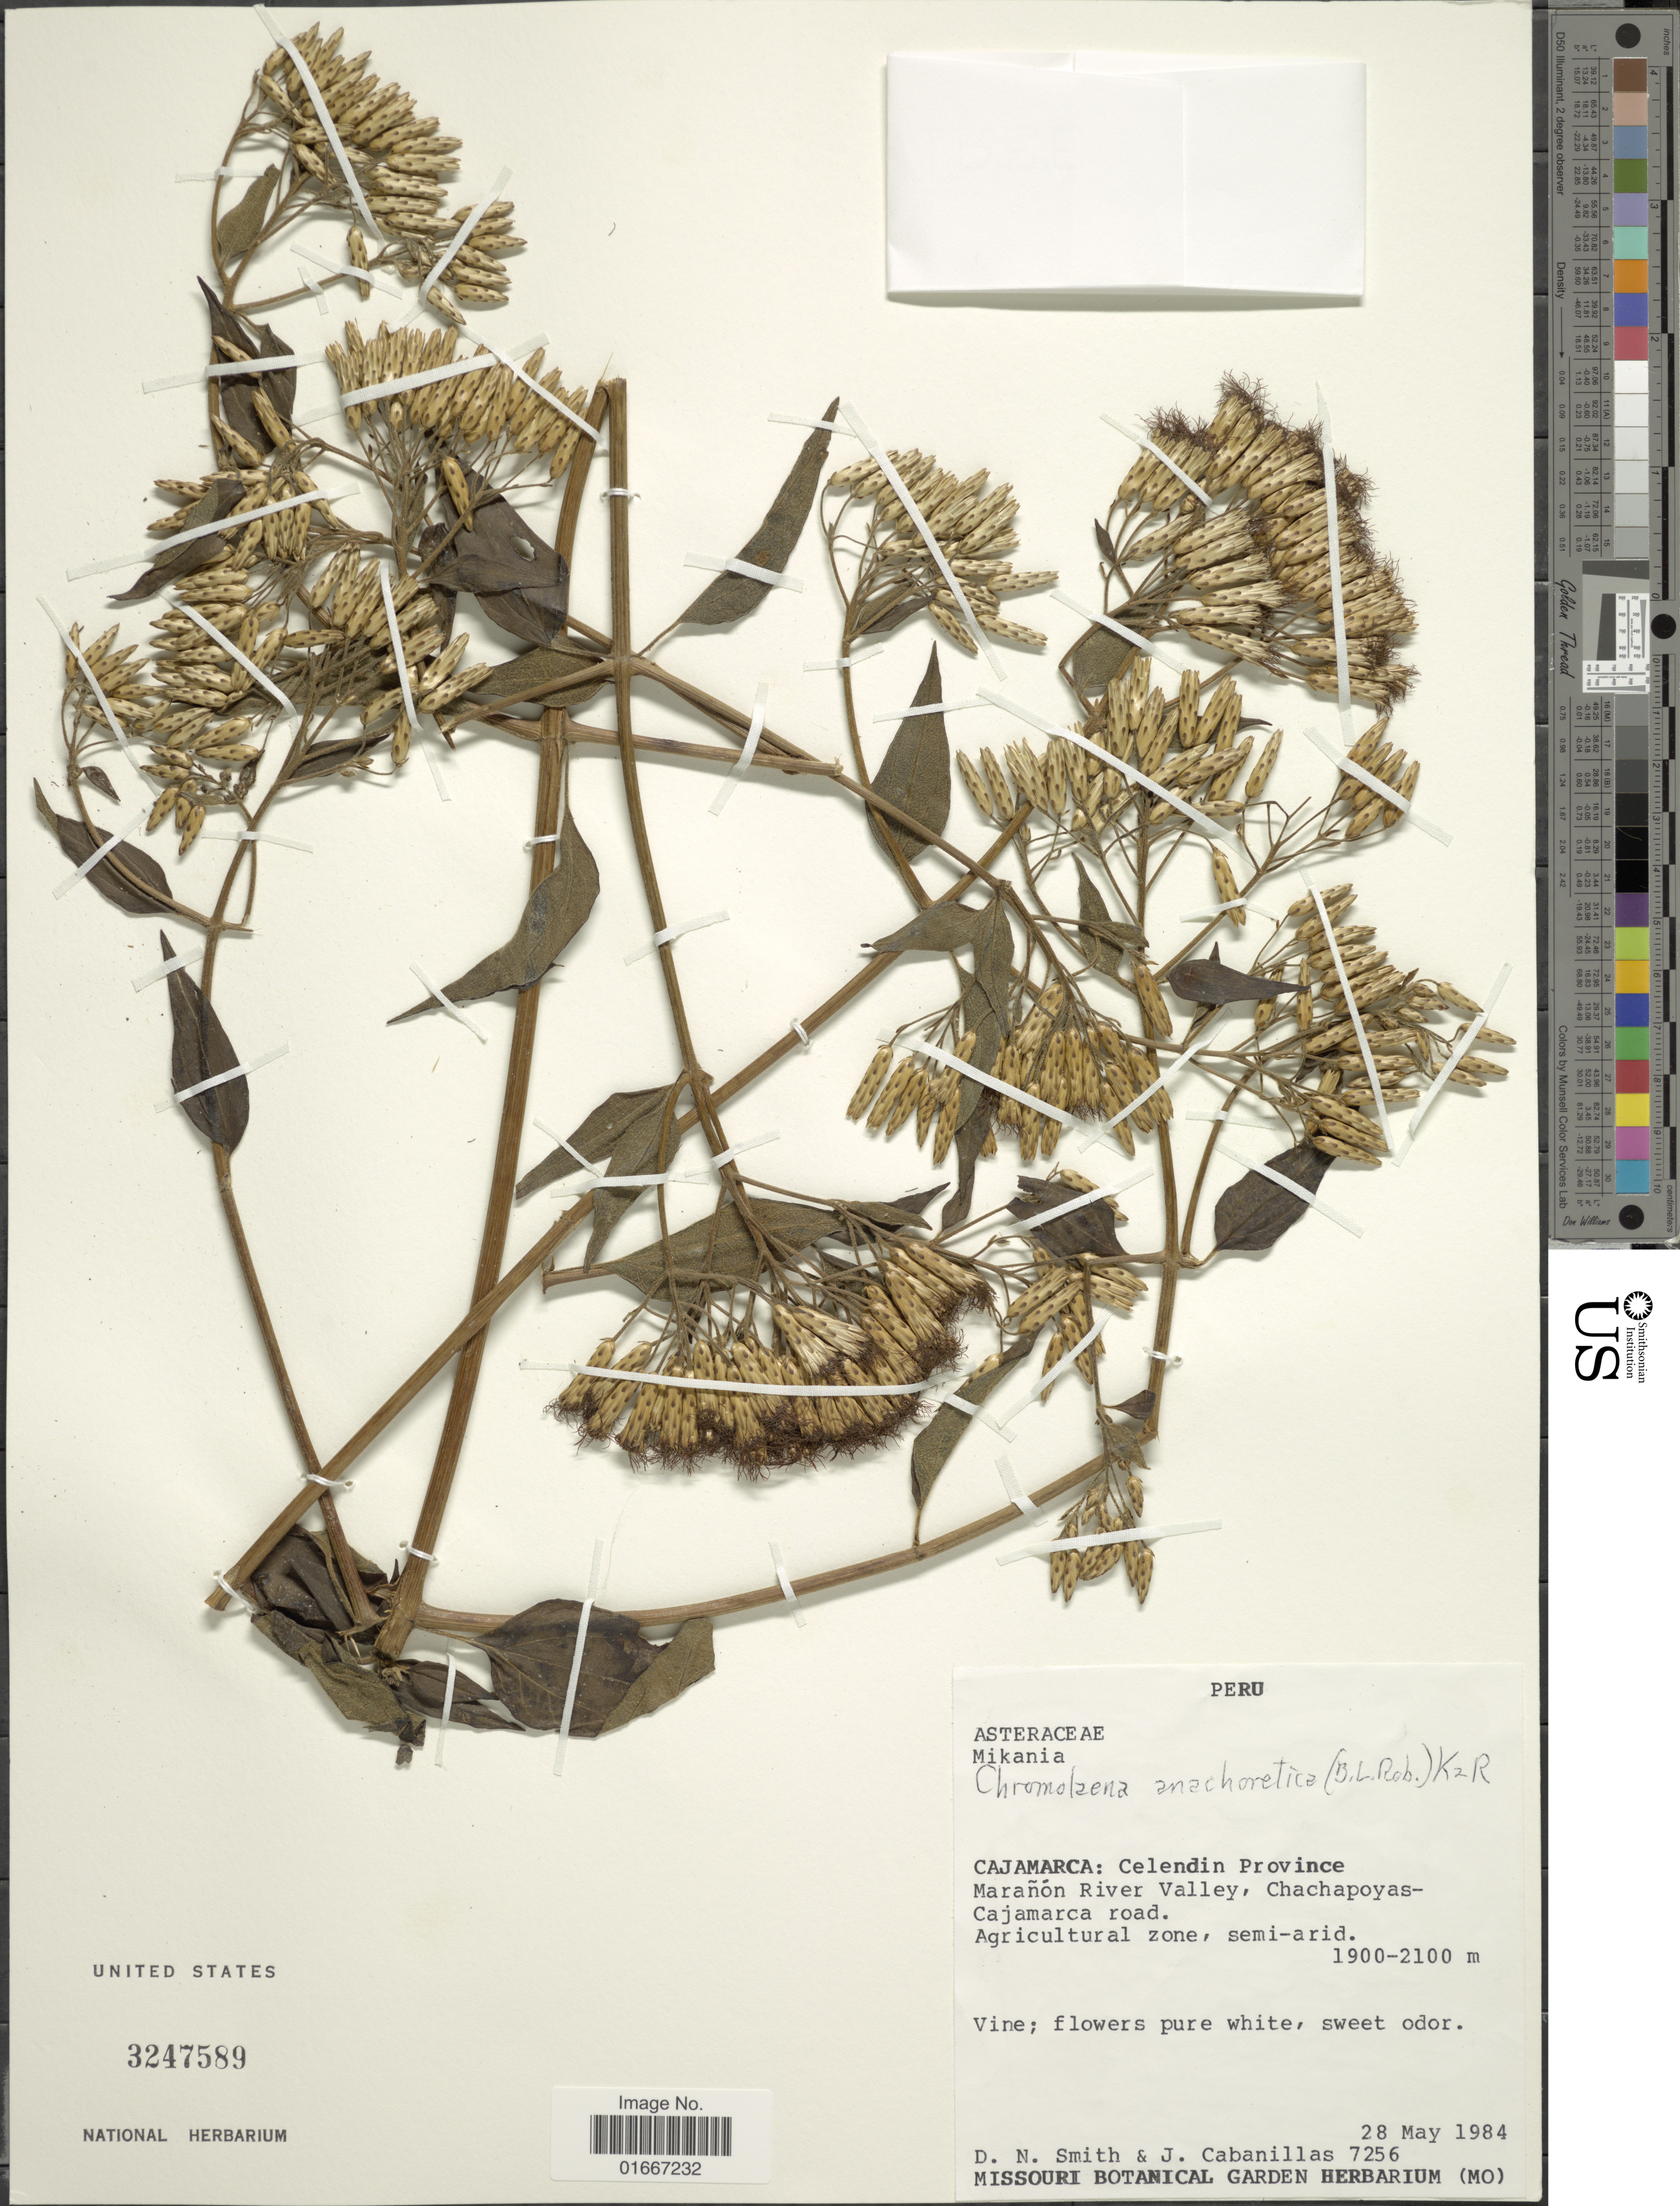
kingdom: Plantae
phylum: Tracheophyta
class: Magnoliopsida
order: Asterales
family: Asteraceae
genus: Chromolaena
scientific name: Chromolaena subscandens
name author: (Hieron.) R.M. King & H. Rob.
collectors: D. Smith & J. Cabanillas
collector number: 7256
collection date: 1984-05-28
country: Peru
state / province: Cajamarca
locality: Celendin Province, Maranon River Valley, Chacapoyas Cajamarca Road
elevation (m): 1900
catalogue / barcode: US 3247589